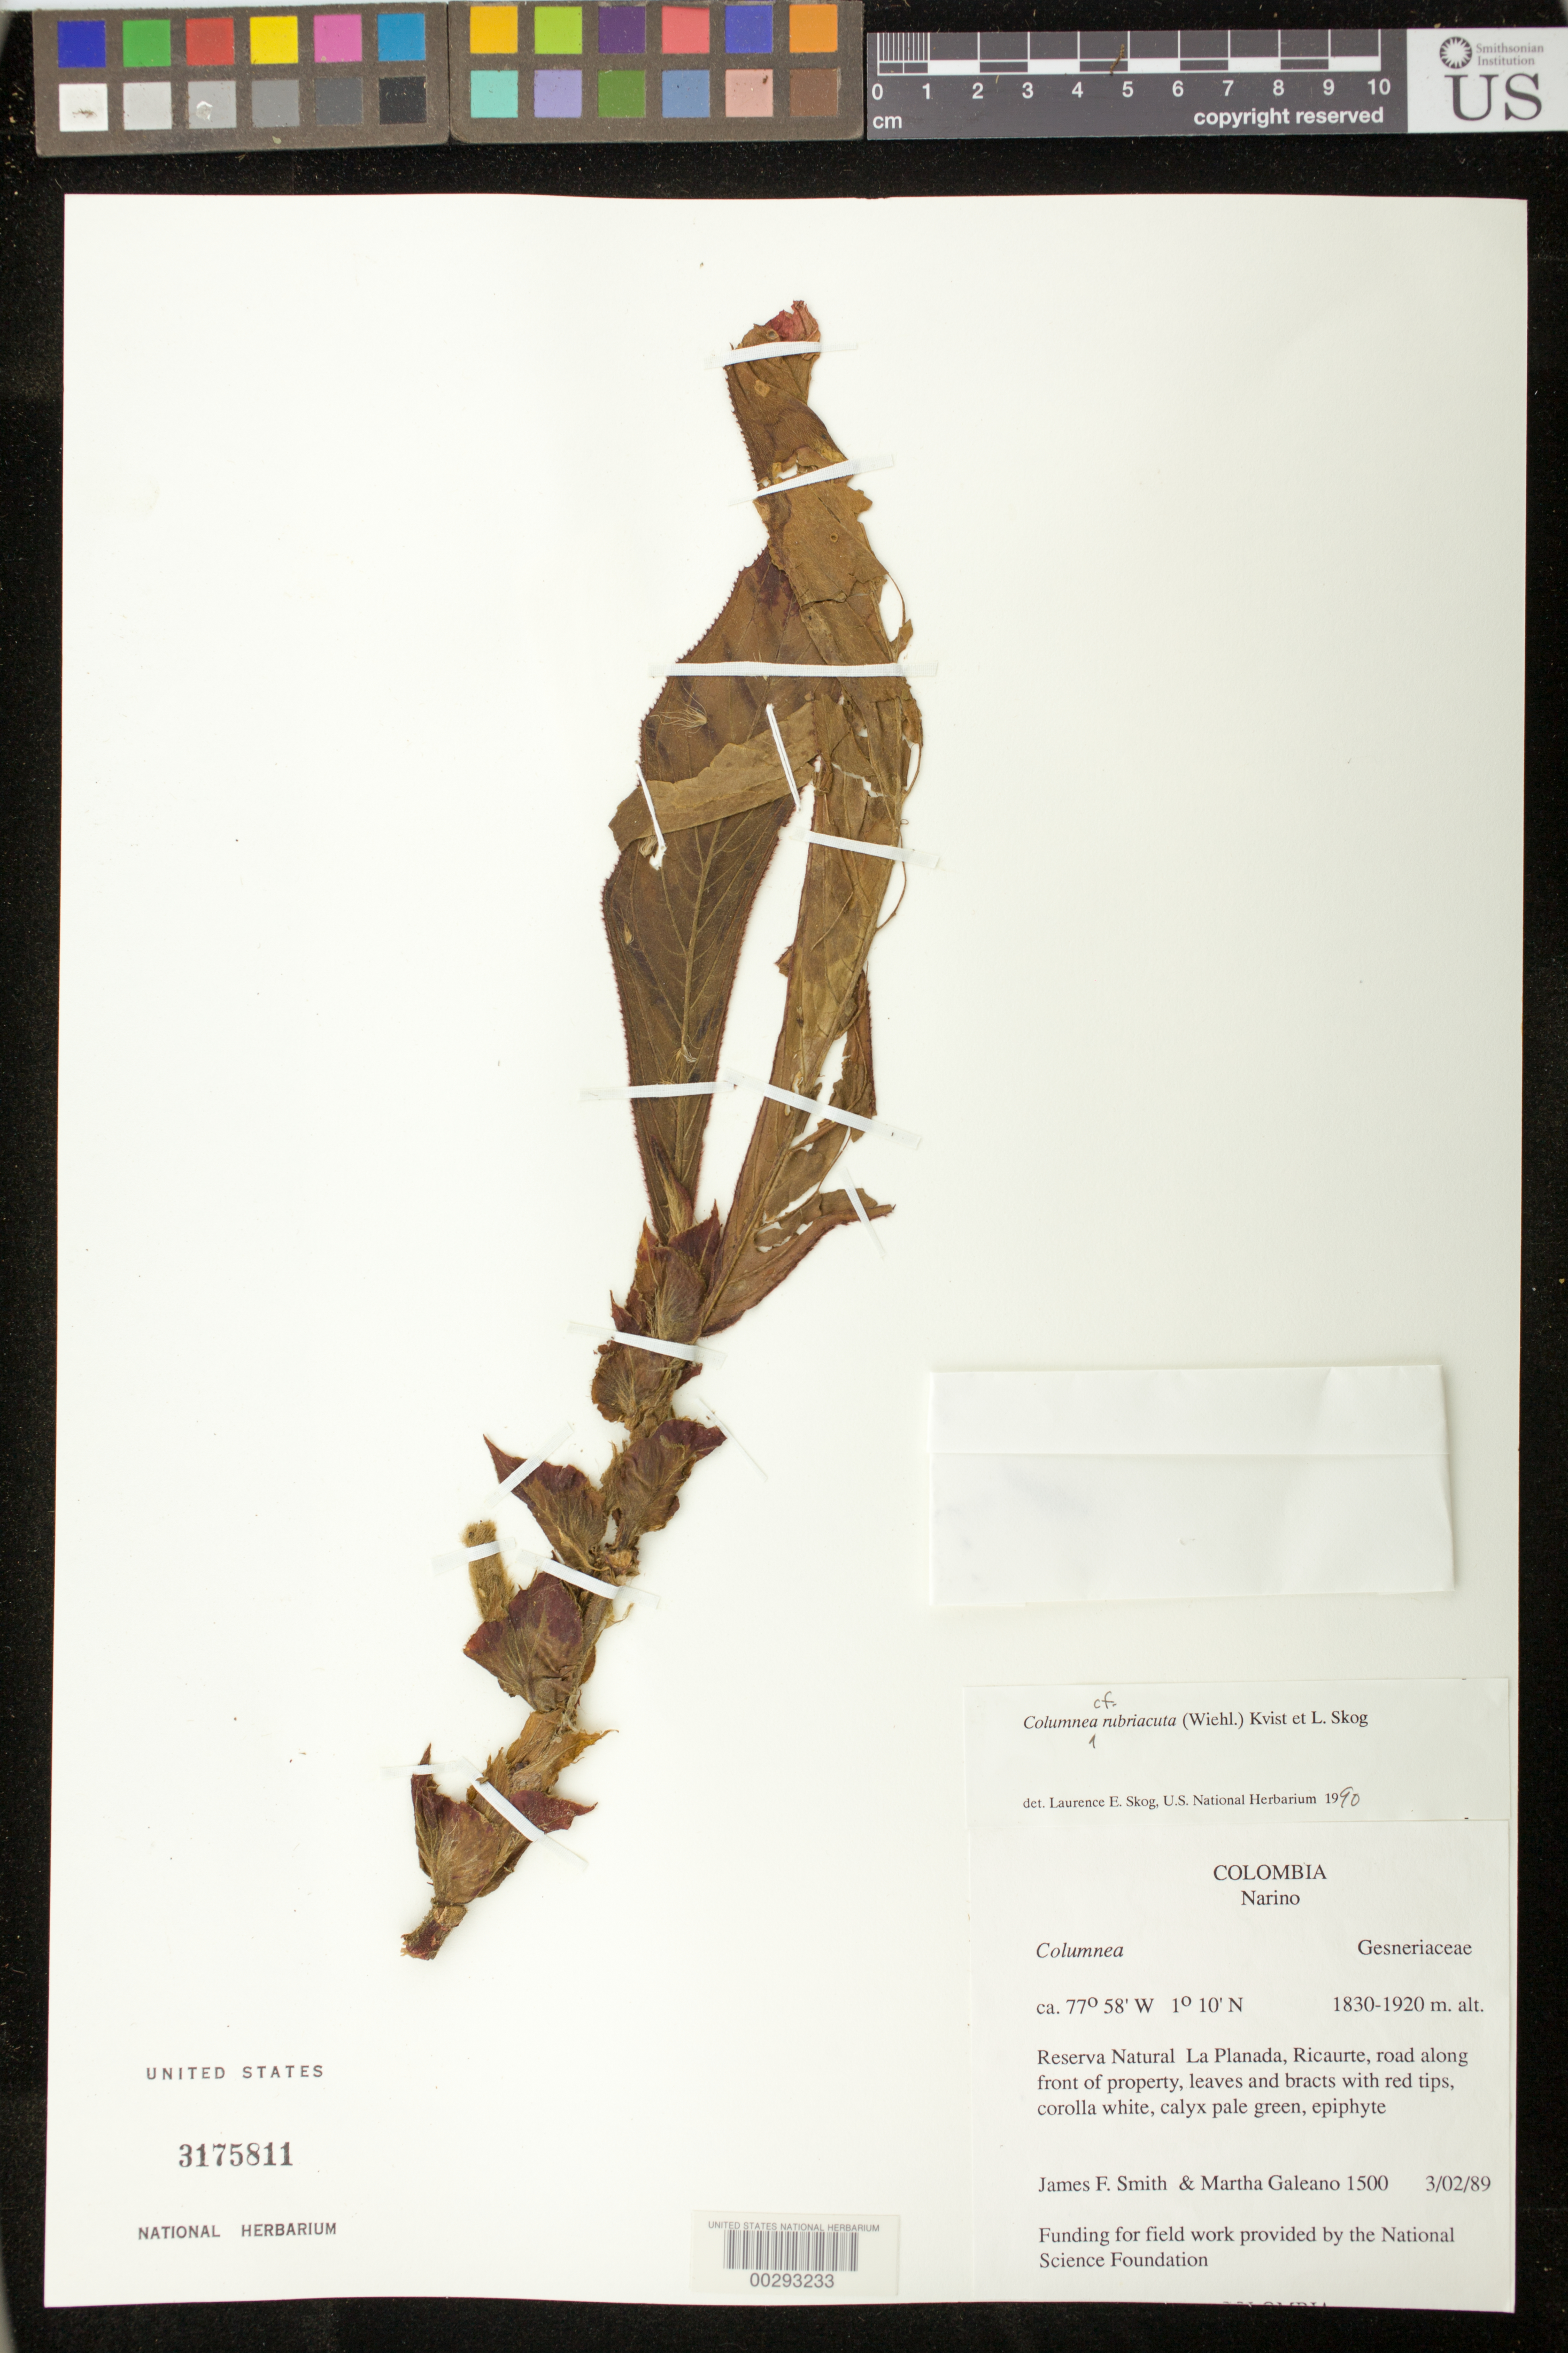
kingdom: Plantae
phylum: Tracheophyta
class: Magnoliopsida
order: Lamiales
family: Gesneriaceae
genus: Columnea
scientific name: Columnea rubriacuta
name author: (Wiehler) L.P. Kvist & L.E. Skog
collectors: J. Smith & M. Galeano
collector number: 1500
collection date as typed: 02 Mar 1989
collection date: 1989-03-02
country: Colombia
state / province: Nariño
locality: Reserva Natural La Planada, Ricaurte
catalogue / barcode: US 3175811